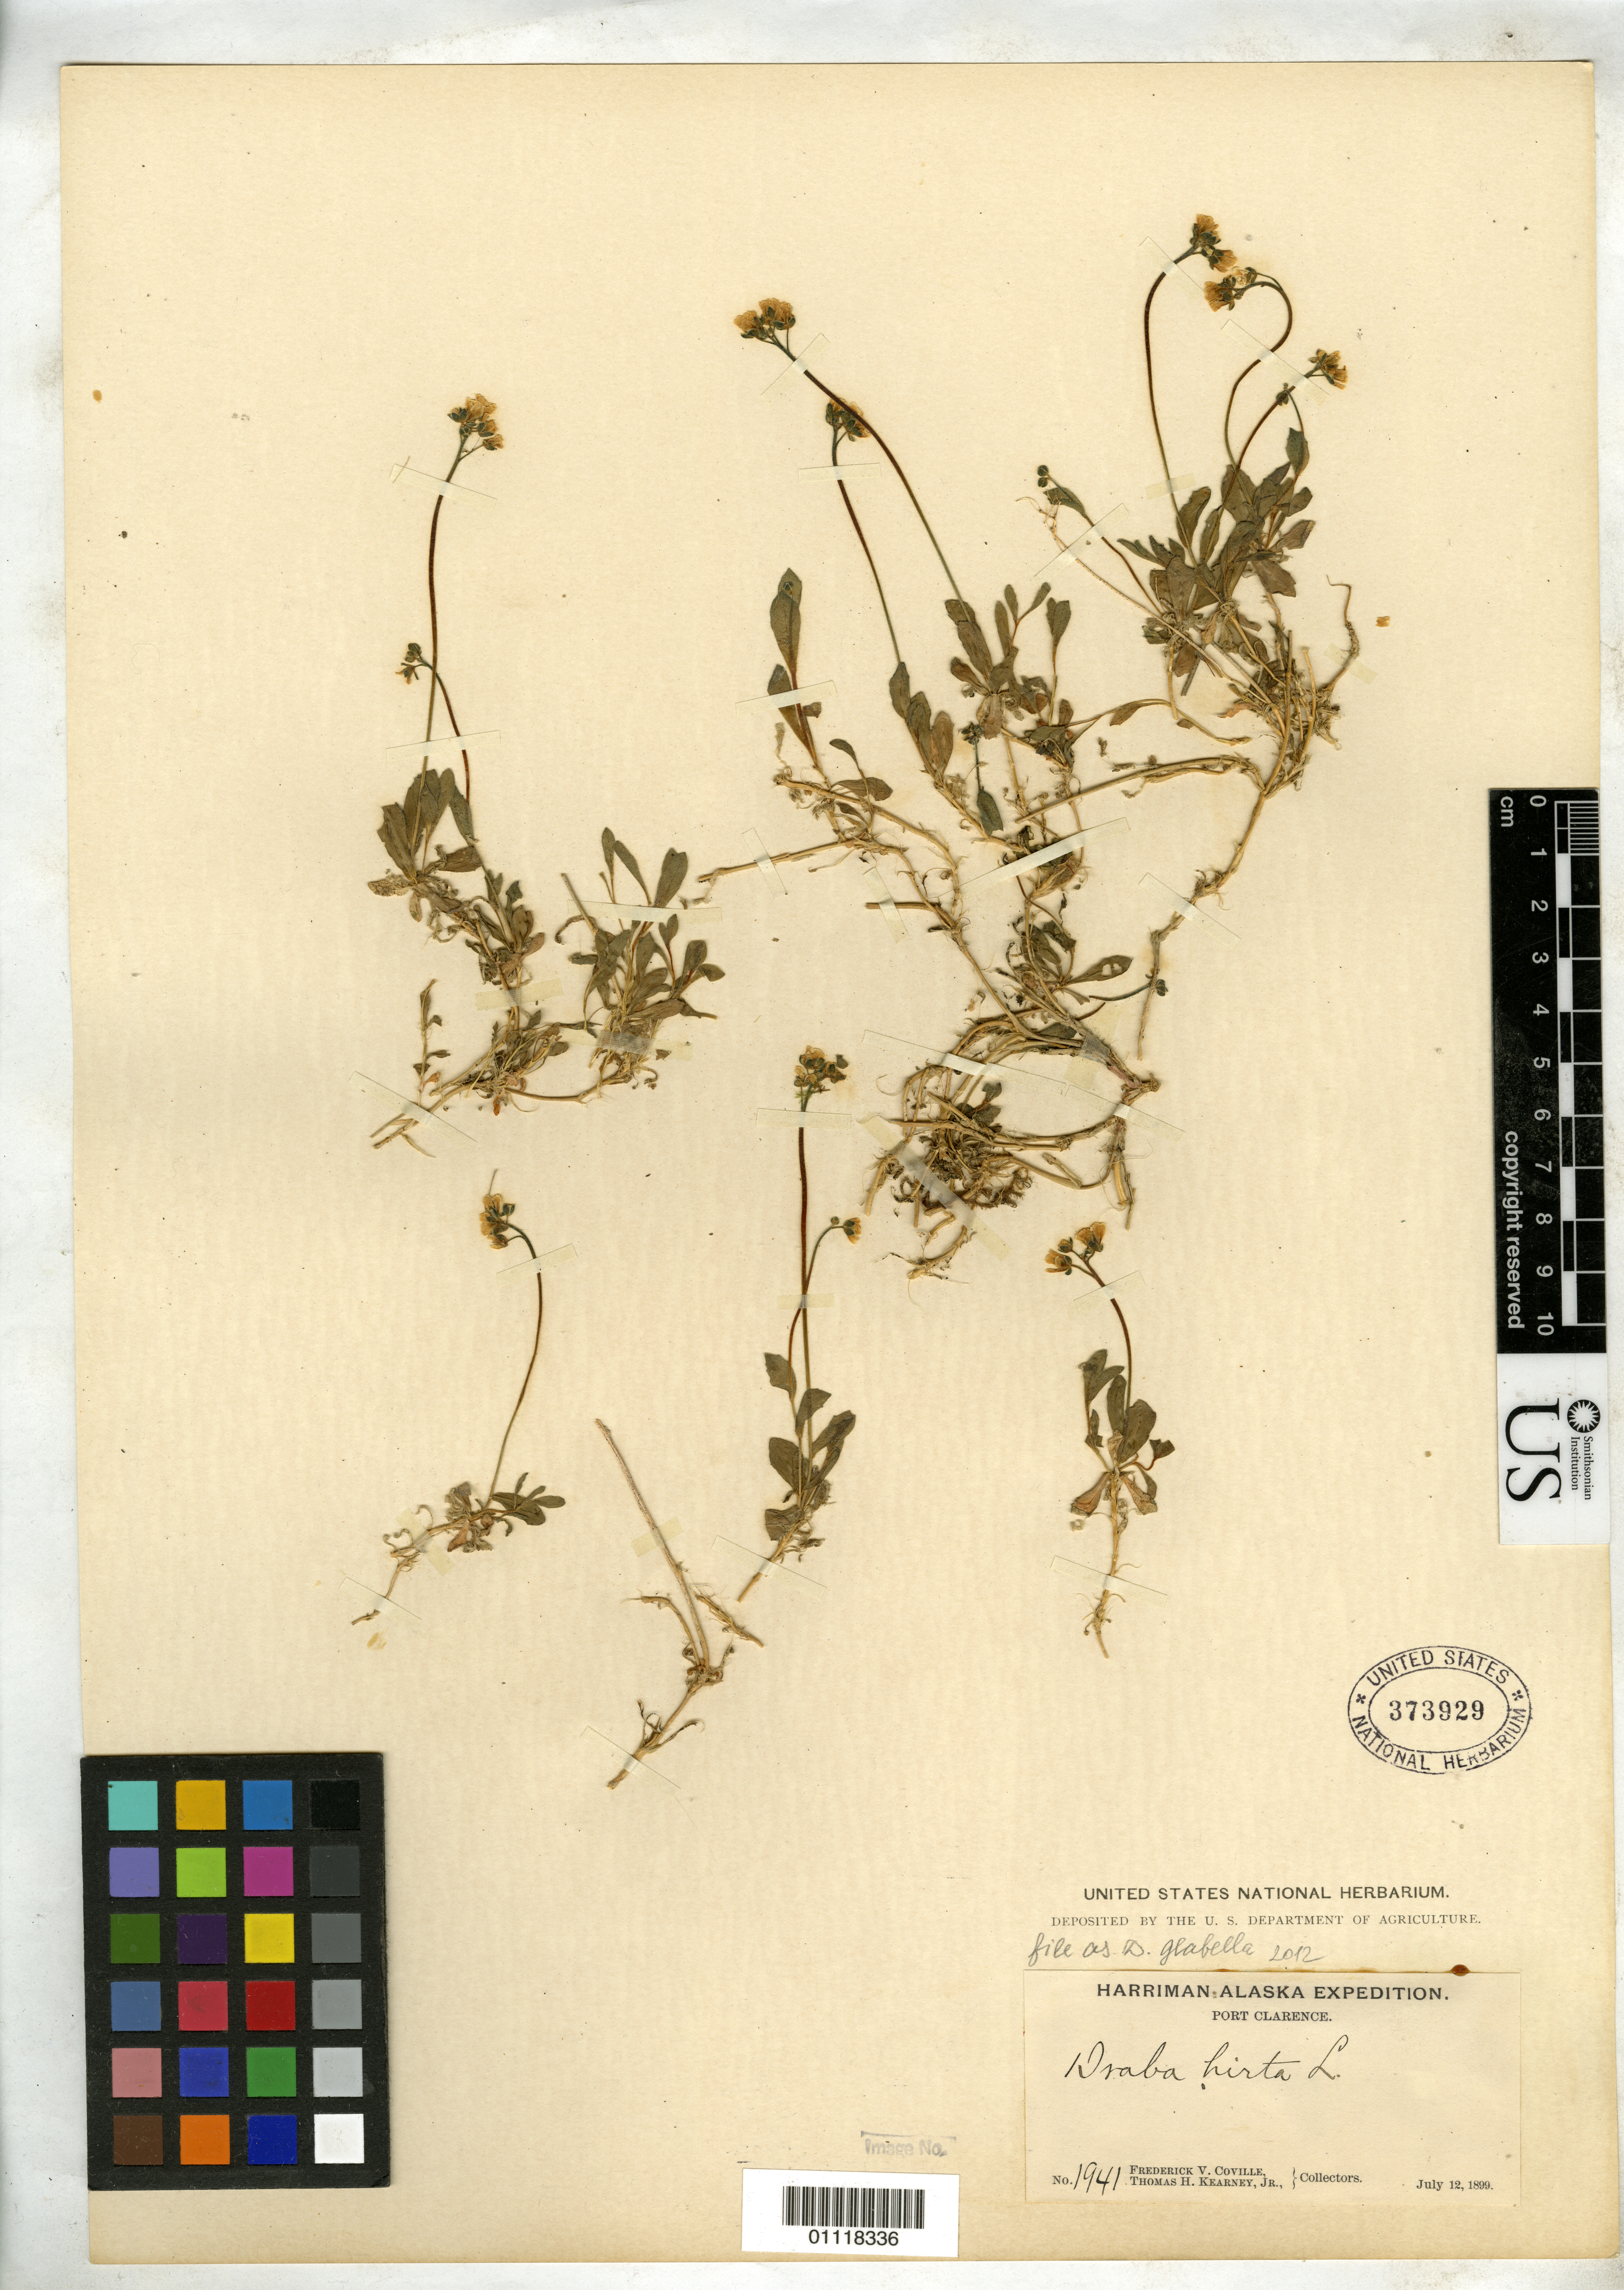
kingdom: Plantae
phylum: Tracheophyta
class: Magnoliopsida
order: Brassicales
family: Brassicaceae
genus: Draba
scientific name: Draba glabella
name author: Pursh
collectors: F. V. Coville & T. H. Kearney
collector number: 1941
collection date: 1899-07-12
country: United States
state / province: Alaska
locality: Port Clarence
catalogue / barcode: US 373929